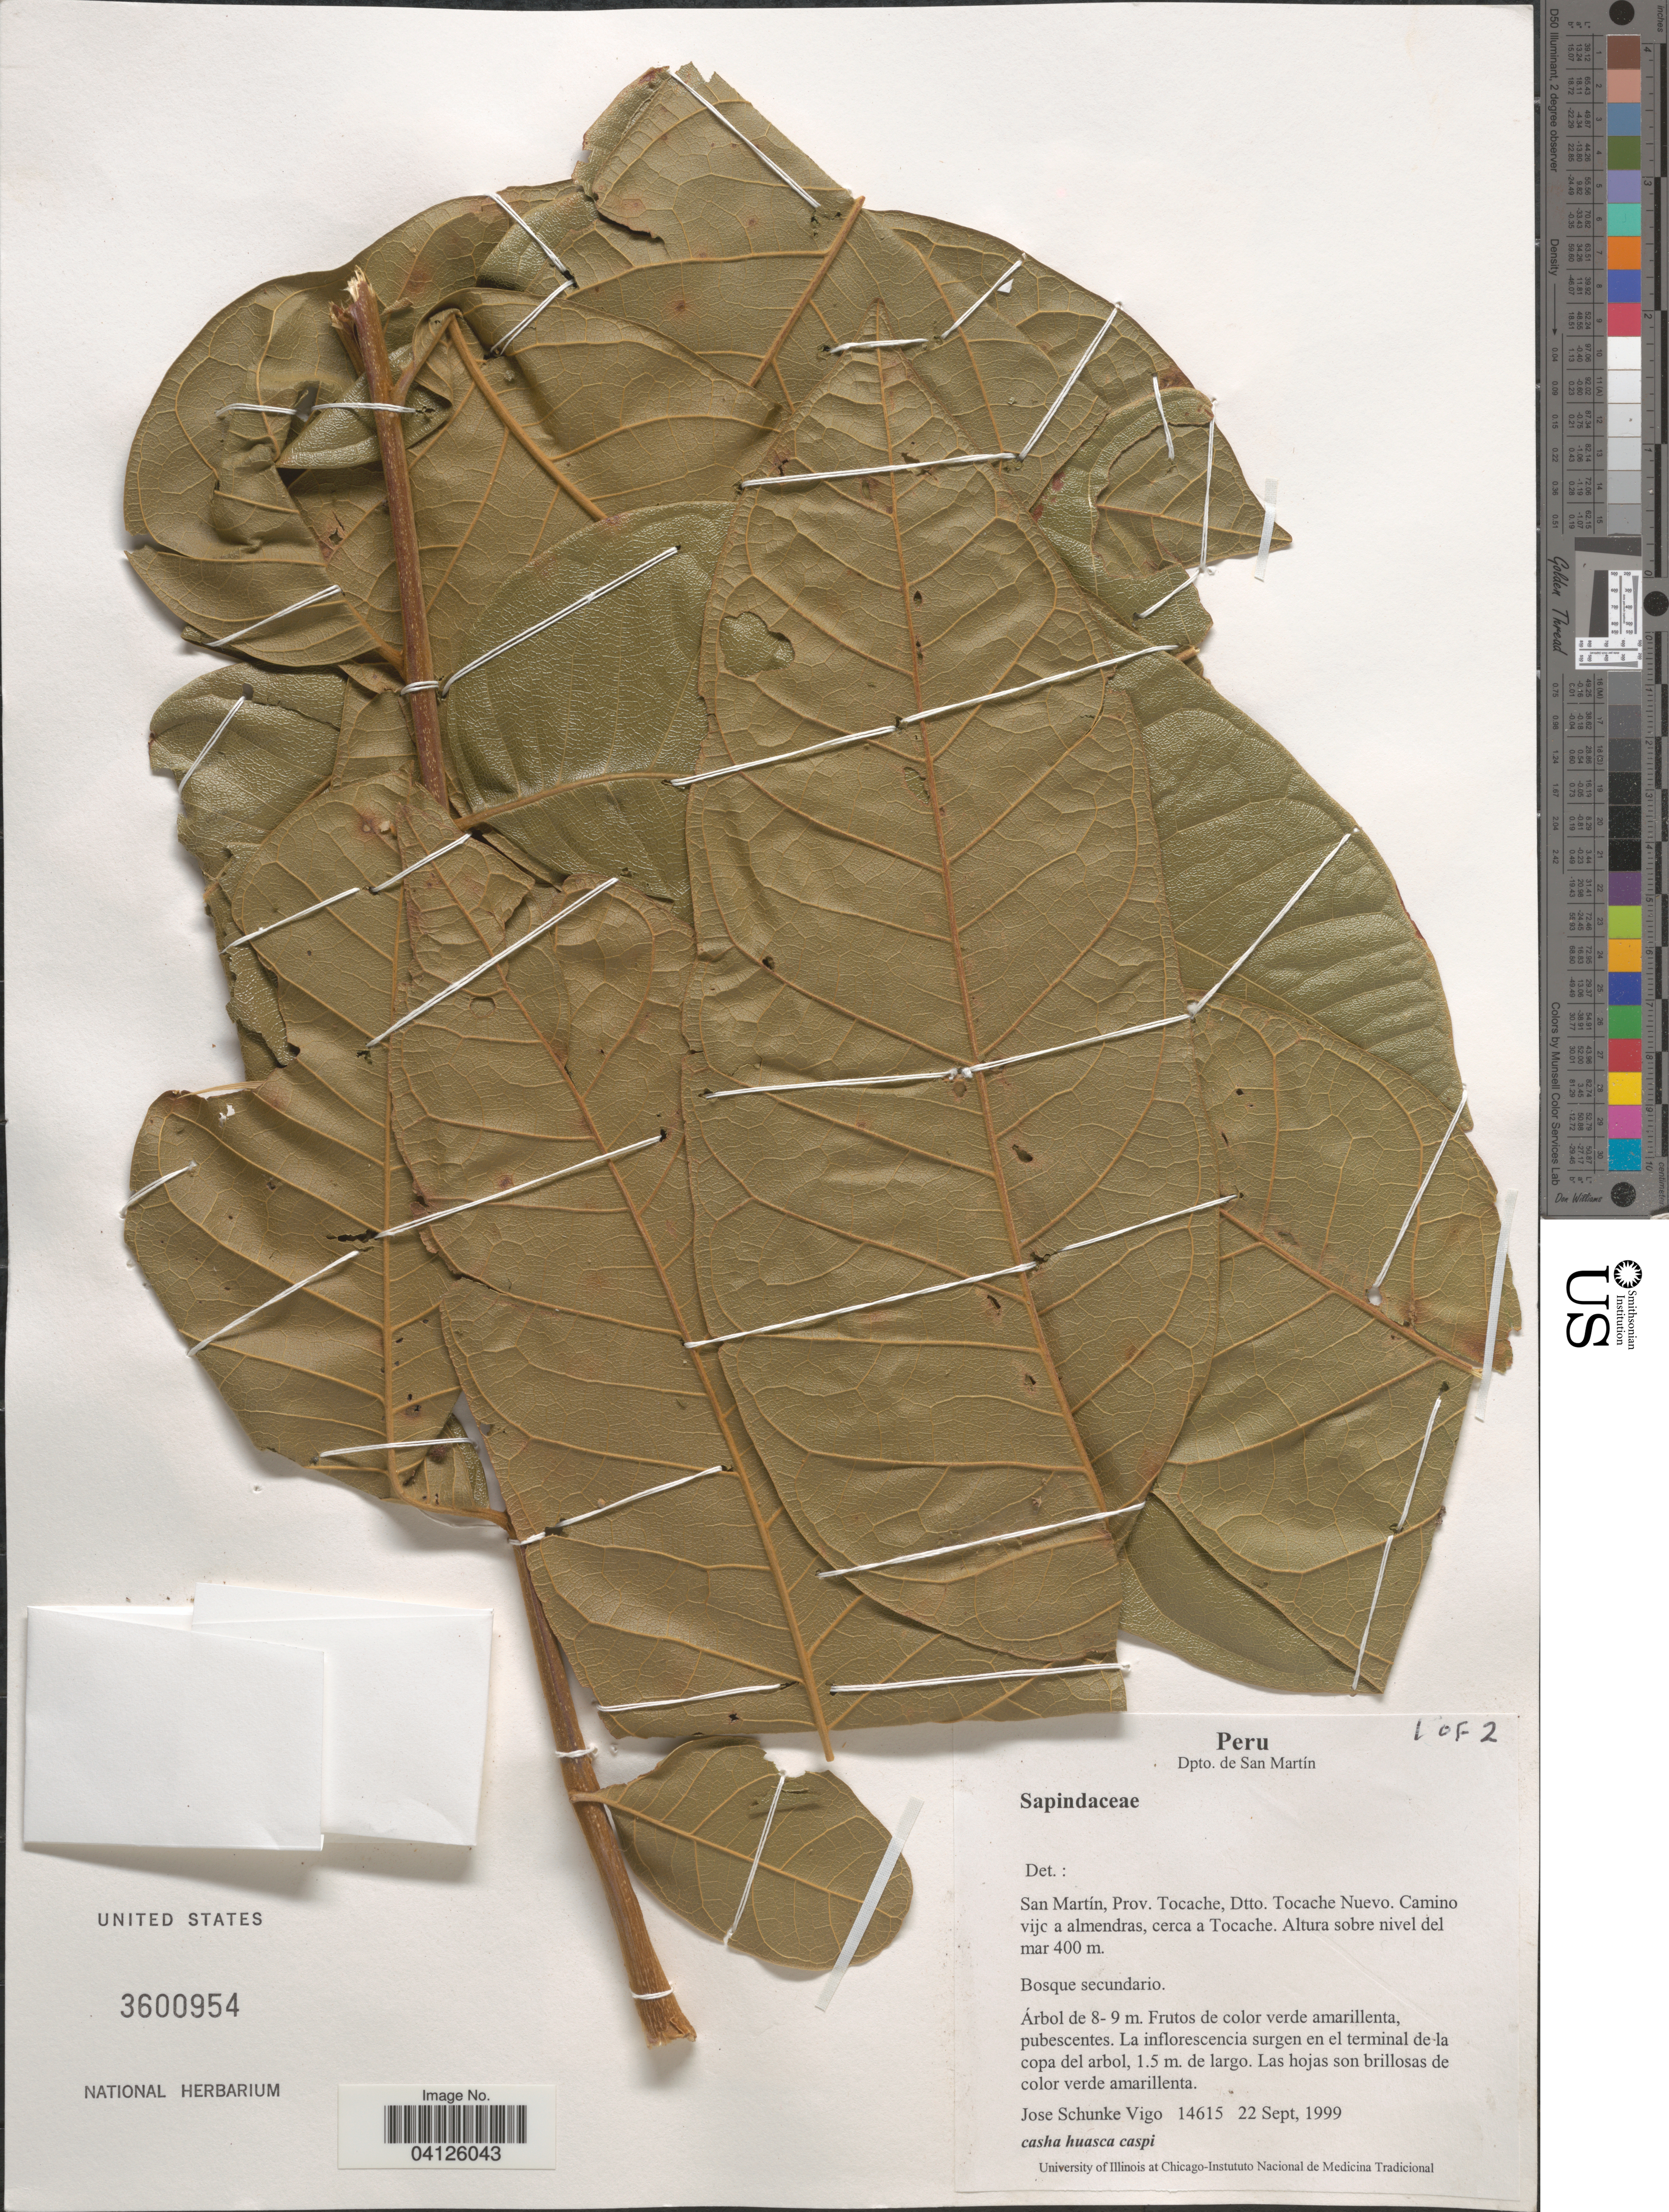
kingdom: Plantae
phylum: Tracheophyta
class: Magnoliopsida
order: Sapindales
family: Sapindaceae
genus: Toulicia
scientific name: Toulicia reticulata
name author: Radlk.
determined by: Acevedo-Rodriguez, P., (US), Smithsonian Institution - National Museum of Natural History (UNITED STATES)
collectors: J. Schunke Vigo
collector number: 14615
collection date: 1999-09-22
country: Peru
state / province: San Martin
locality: Dpto. de San Martín. Prov. Tocache, Dtto. Tocache Nuevo. Camino vijo a almendras, cerca a Tocache.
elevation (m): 400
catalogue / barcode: US 3600954